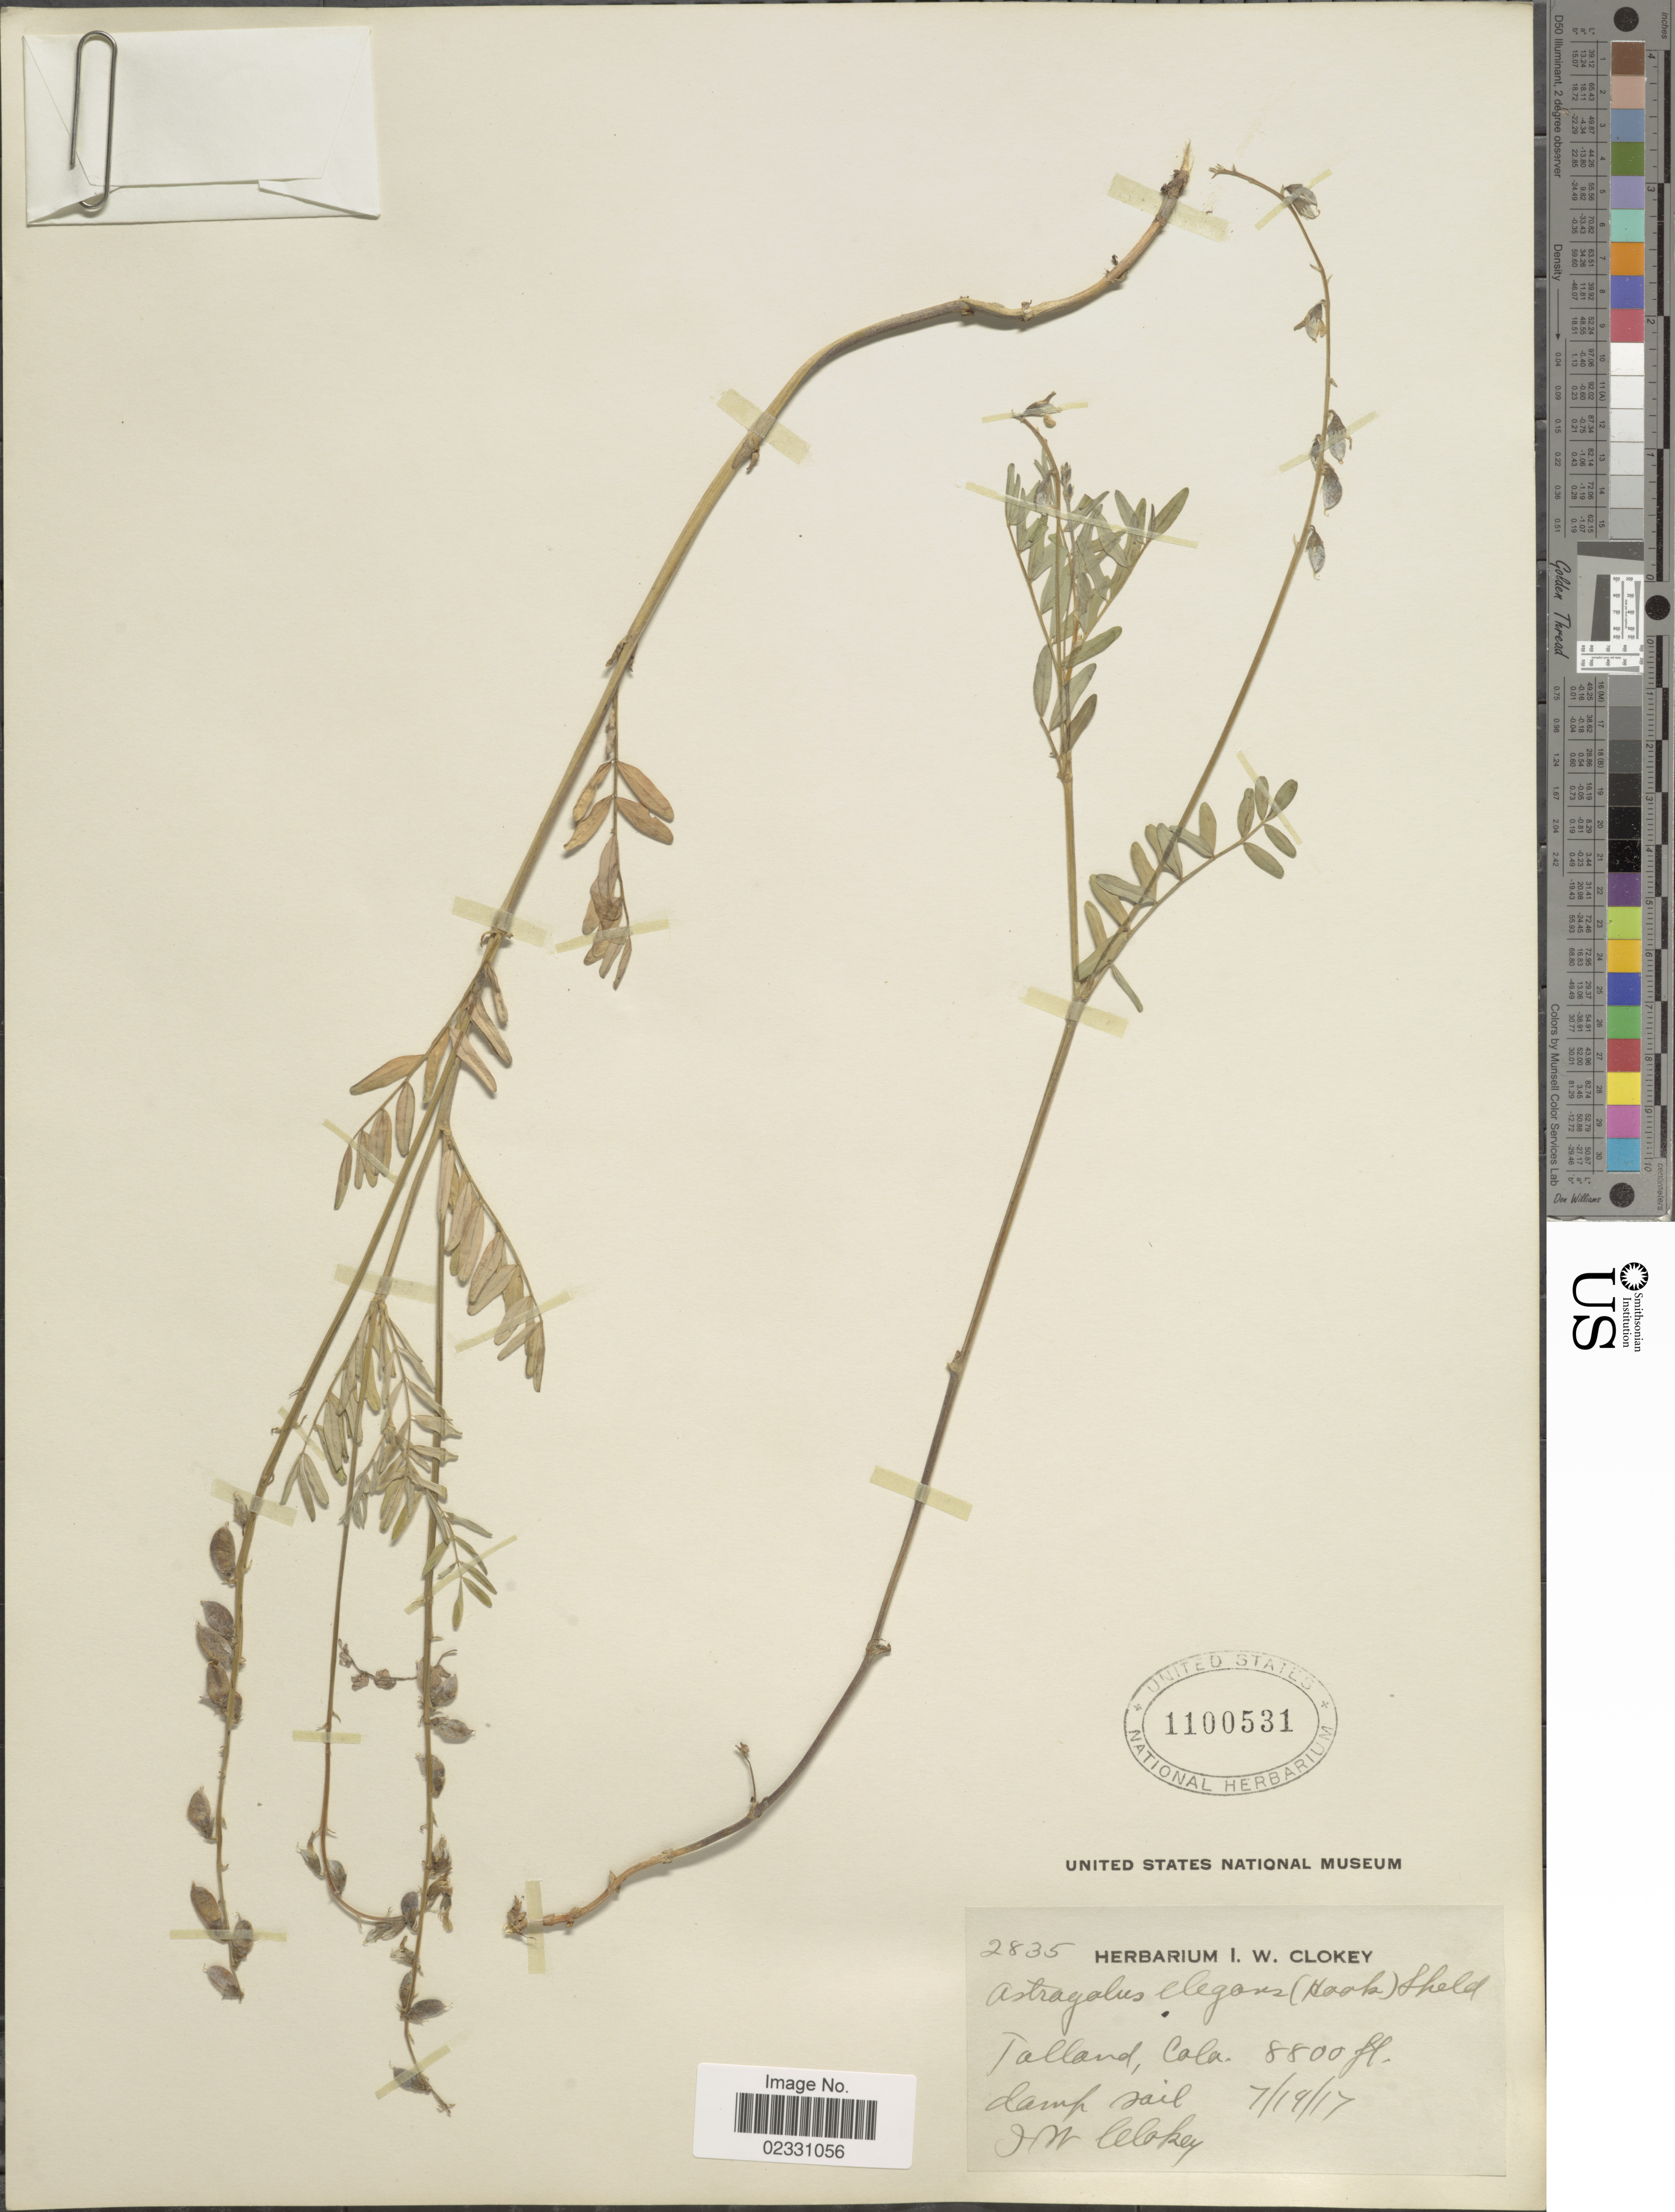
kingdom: Plantae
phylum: Tracheophyta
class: Magnoliopsida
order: Fabales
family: Fabaceae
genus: Astragalus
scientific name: Astragalus elegans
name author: Bunge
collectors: I. W. Clokey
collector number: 2835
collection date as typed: Transcribed d/m/y: 19/7/17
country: United States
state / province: Colorado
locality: Talland, damp soil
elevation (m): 2682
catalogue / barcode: US 1100531